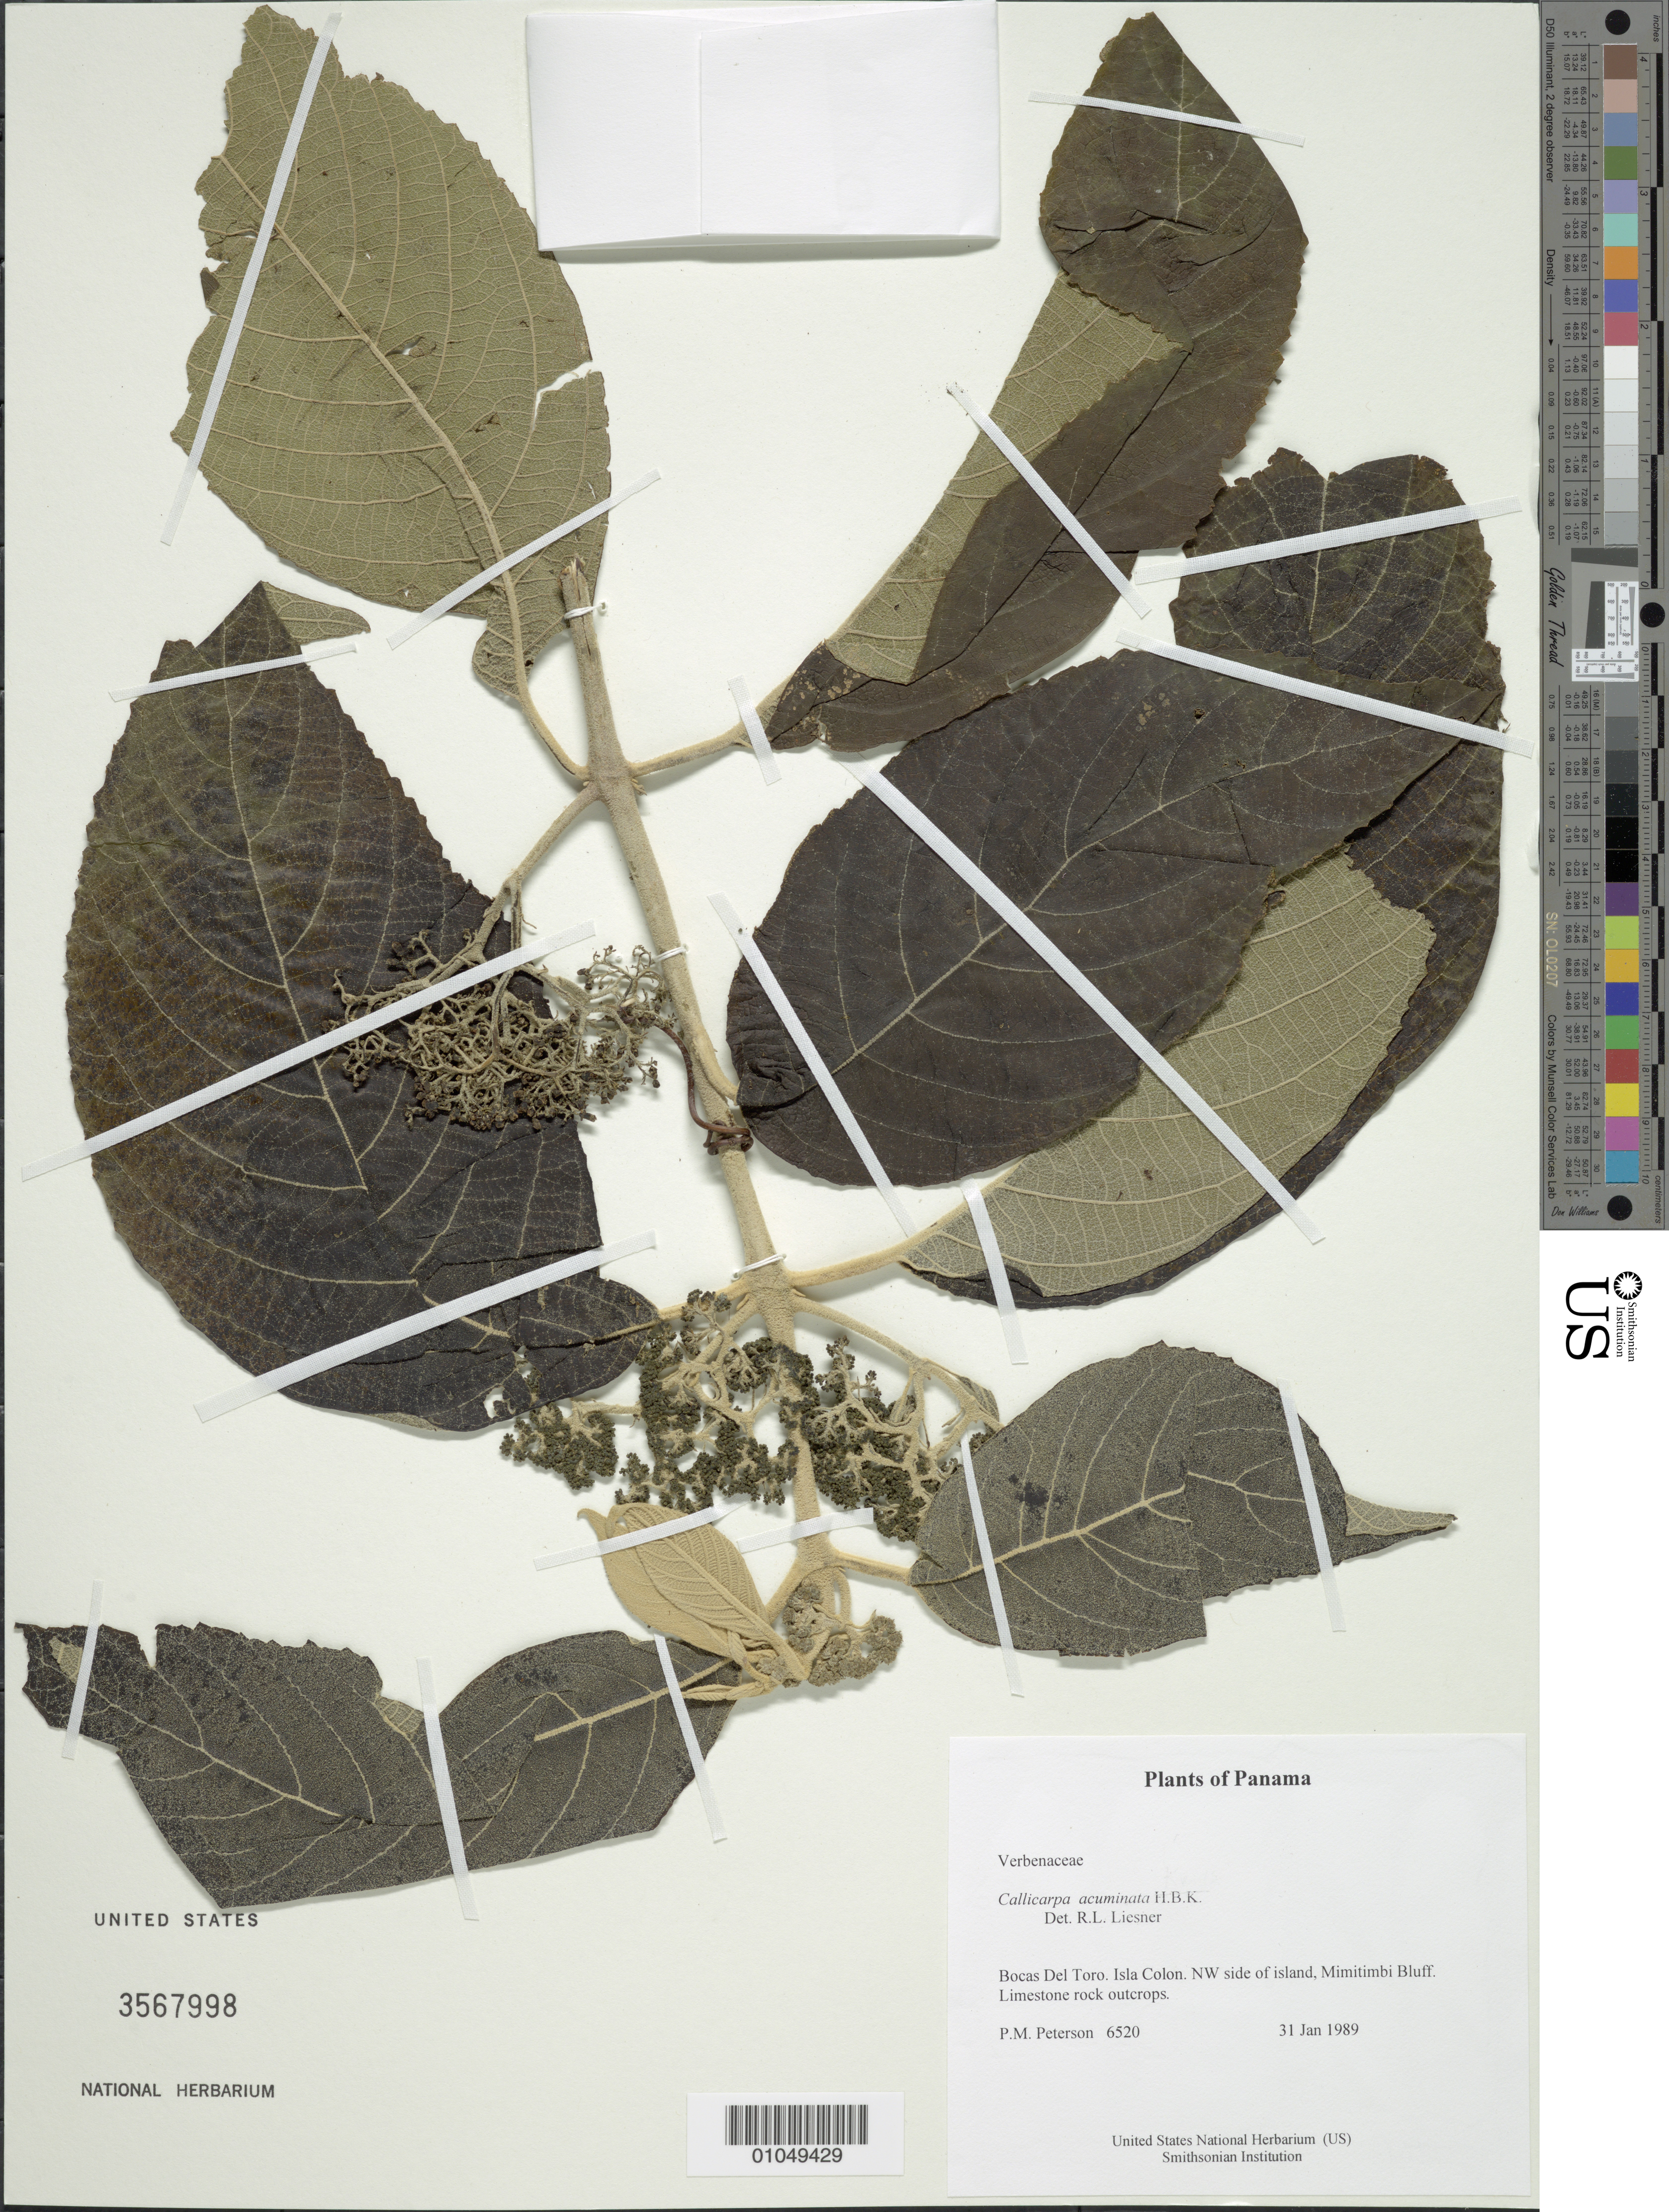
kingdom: Plantae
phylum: Tracheophyta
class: Magnoliopsida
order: Lamiales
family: Lamiaceae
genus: Callicarpa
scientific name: Callicarpa acuminata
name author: Kunth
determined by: Liesner, R. L.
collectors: P. M. Peterson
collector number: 06520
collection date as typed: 31 Jan 1989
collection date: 1989-01-31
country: Panama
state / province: Bocas del Toro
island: Colón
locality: NW side of island, Mimitimbi Bluff.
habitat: Limestone rock outcrops.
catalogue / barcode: US 3567998